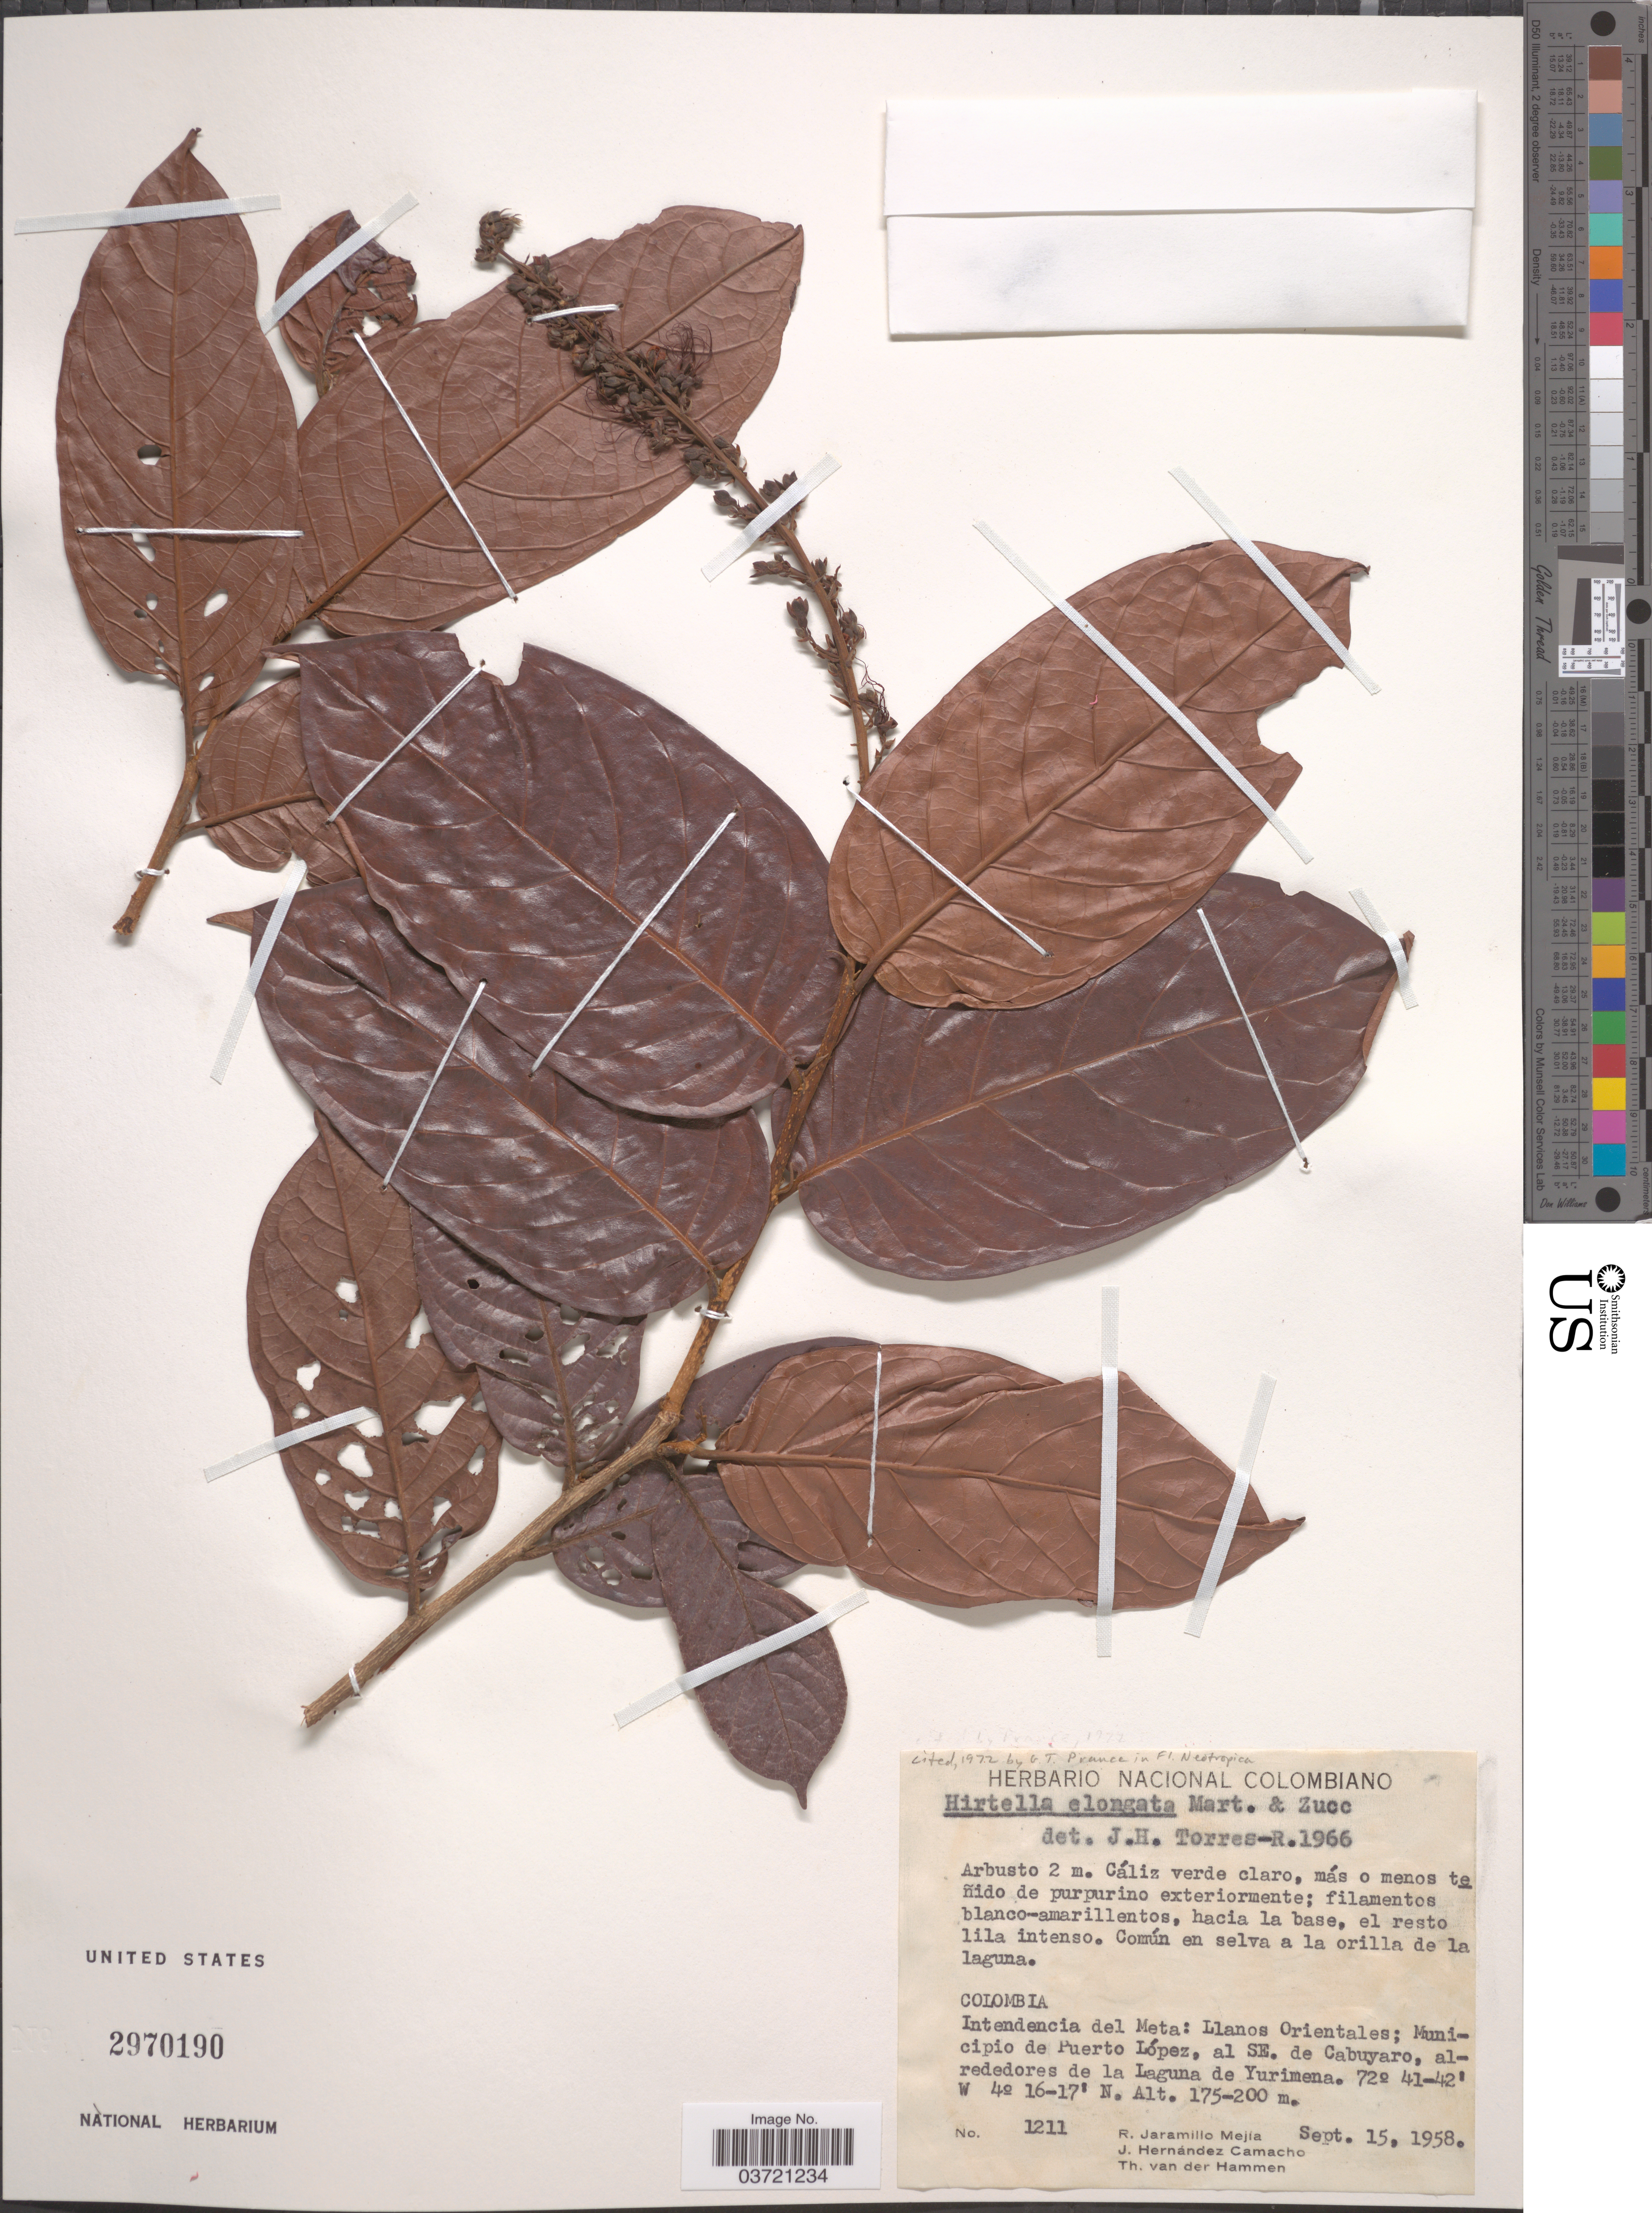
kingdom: Plantae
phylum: Tracheophyta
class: Magnoliopsida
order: Malpighiales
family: Chrysobalanaceae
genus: Hirtella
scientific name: Hirtella elongata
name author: Mart. & Zucc.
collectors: R. Jaramillo M., J. Hernandez Camacho & T. Van der Hammen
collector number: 1211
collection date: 1958-09-15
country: Colombia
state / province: Meta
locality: Intendencia del Meta: Llanos Orientales; Municipio de Puerto López, al SE. de Cabuyaro, alrededores de la Laguna de Yurimena.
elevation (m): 175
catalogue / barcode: US 2970190